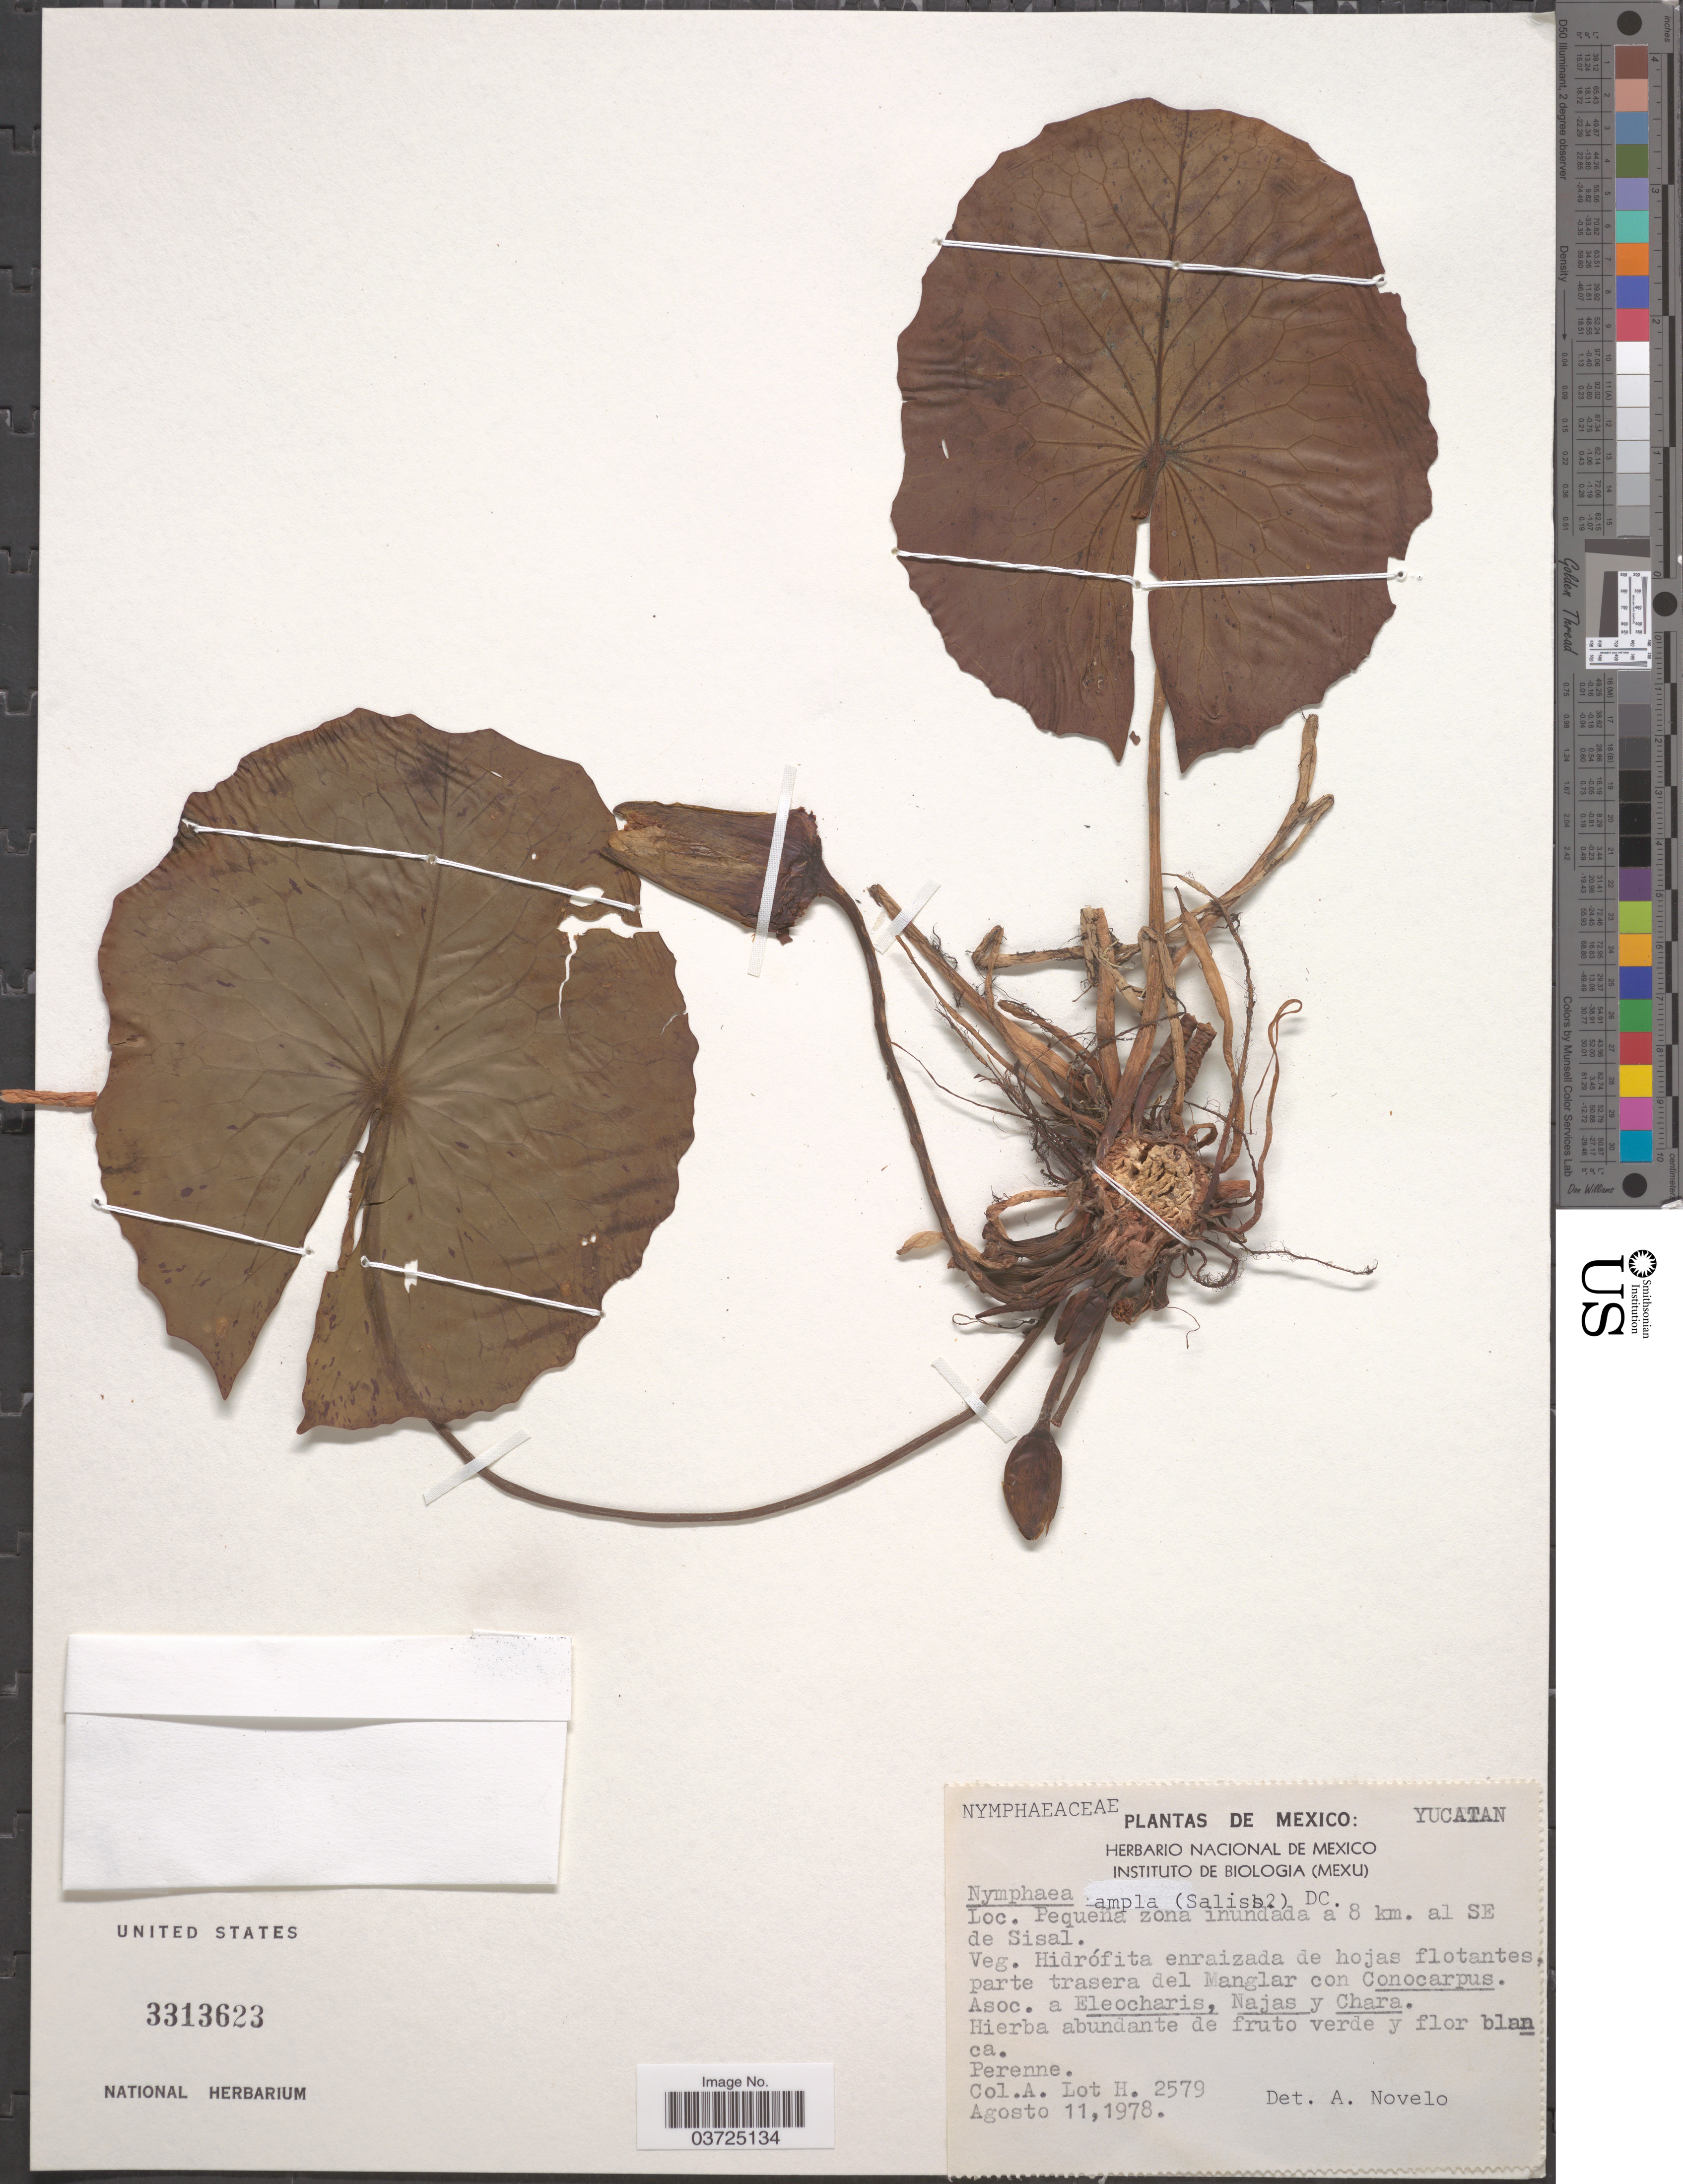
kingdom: Plantae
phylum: Tracheophyta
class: Magnoliopsida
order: Nymphaeales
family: Nymphaeaceae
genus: Nymphaea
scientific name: Nymphaea ampla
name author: (Salisb.) DC.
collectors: A. Lot Helgueras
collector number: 2579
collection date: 1978-08-10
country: Mexico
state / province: Yucatán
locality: Pequena zona inundada a 8 km. al SE de Sisal.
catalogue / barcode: US 3313623